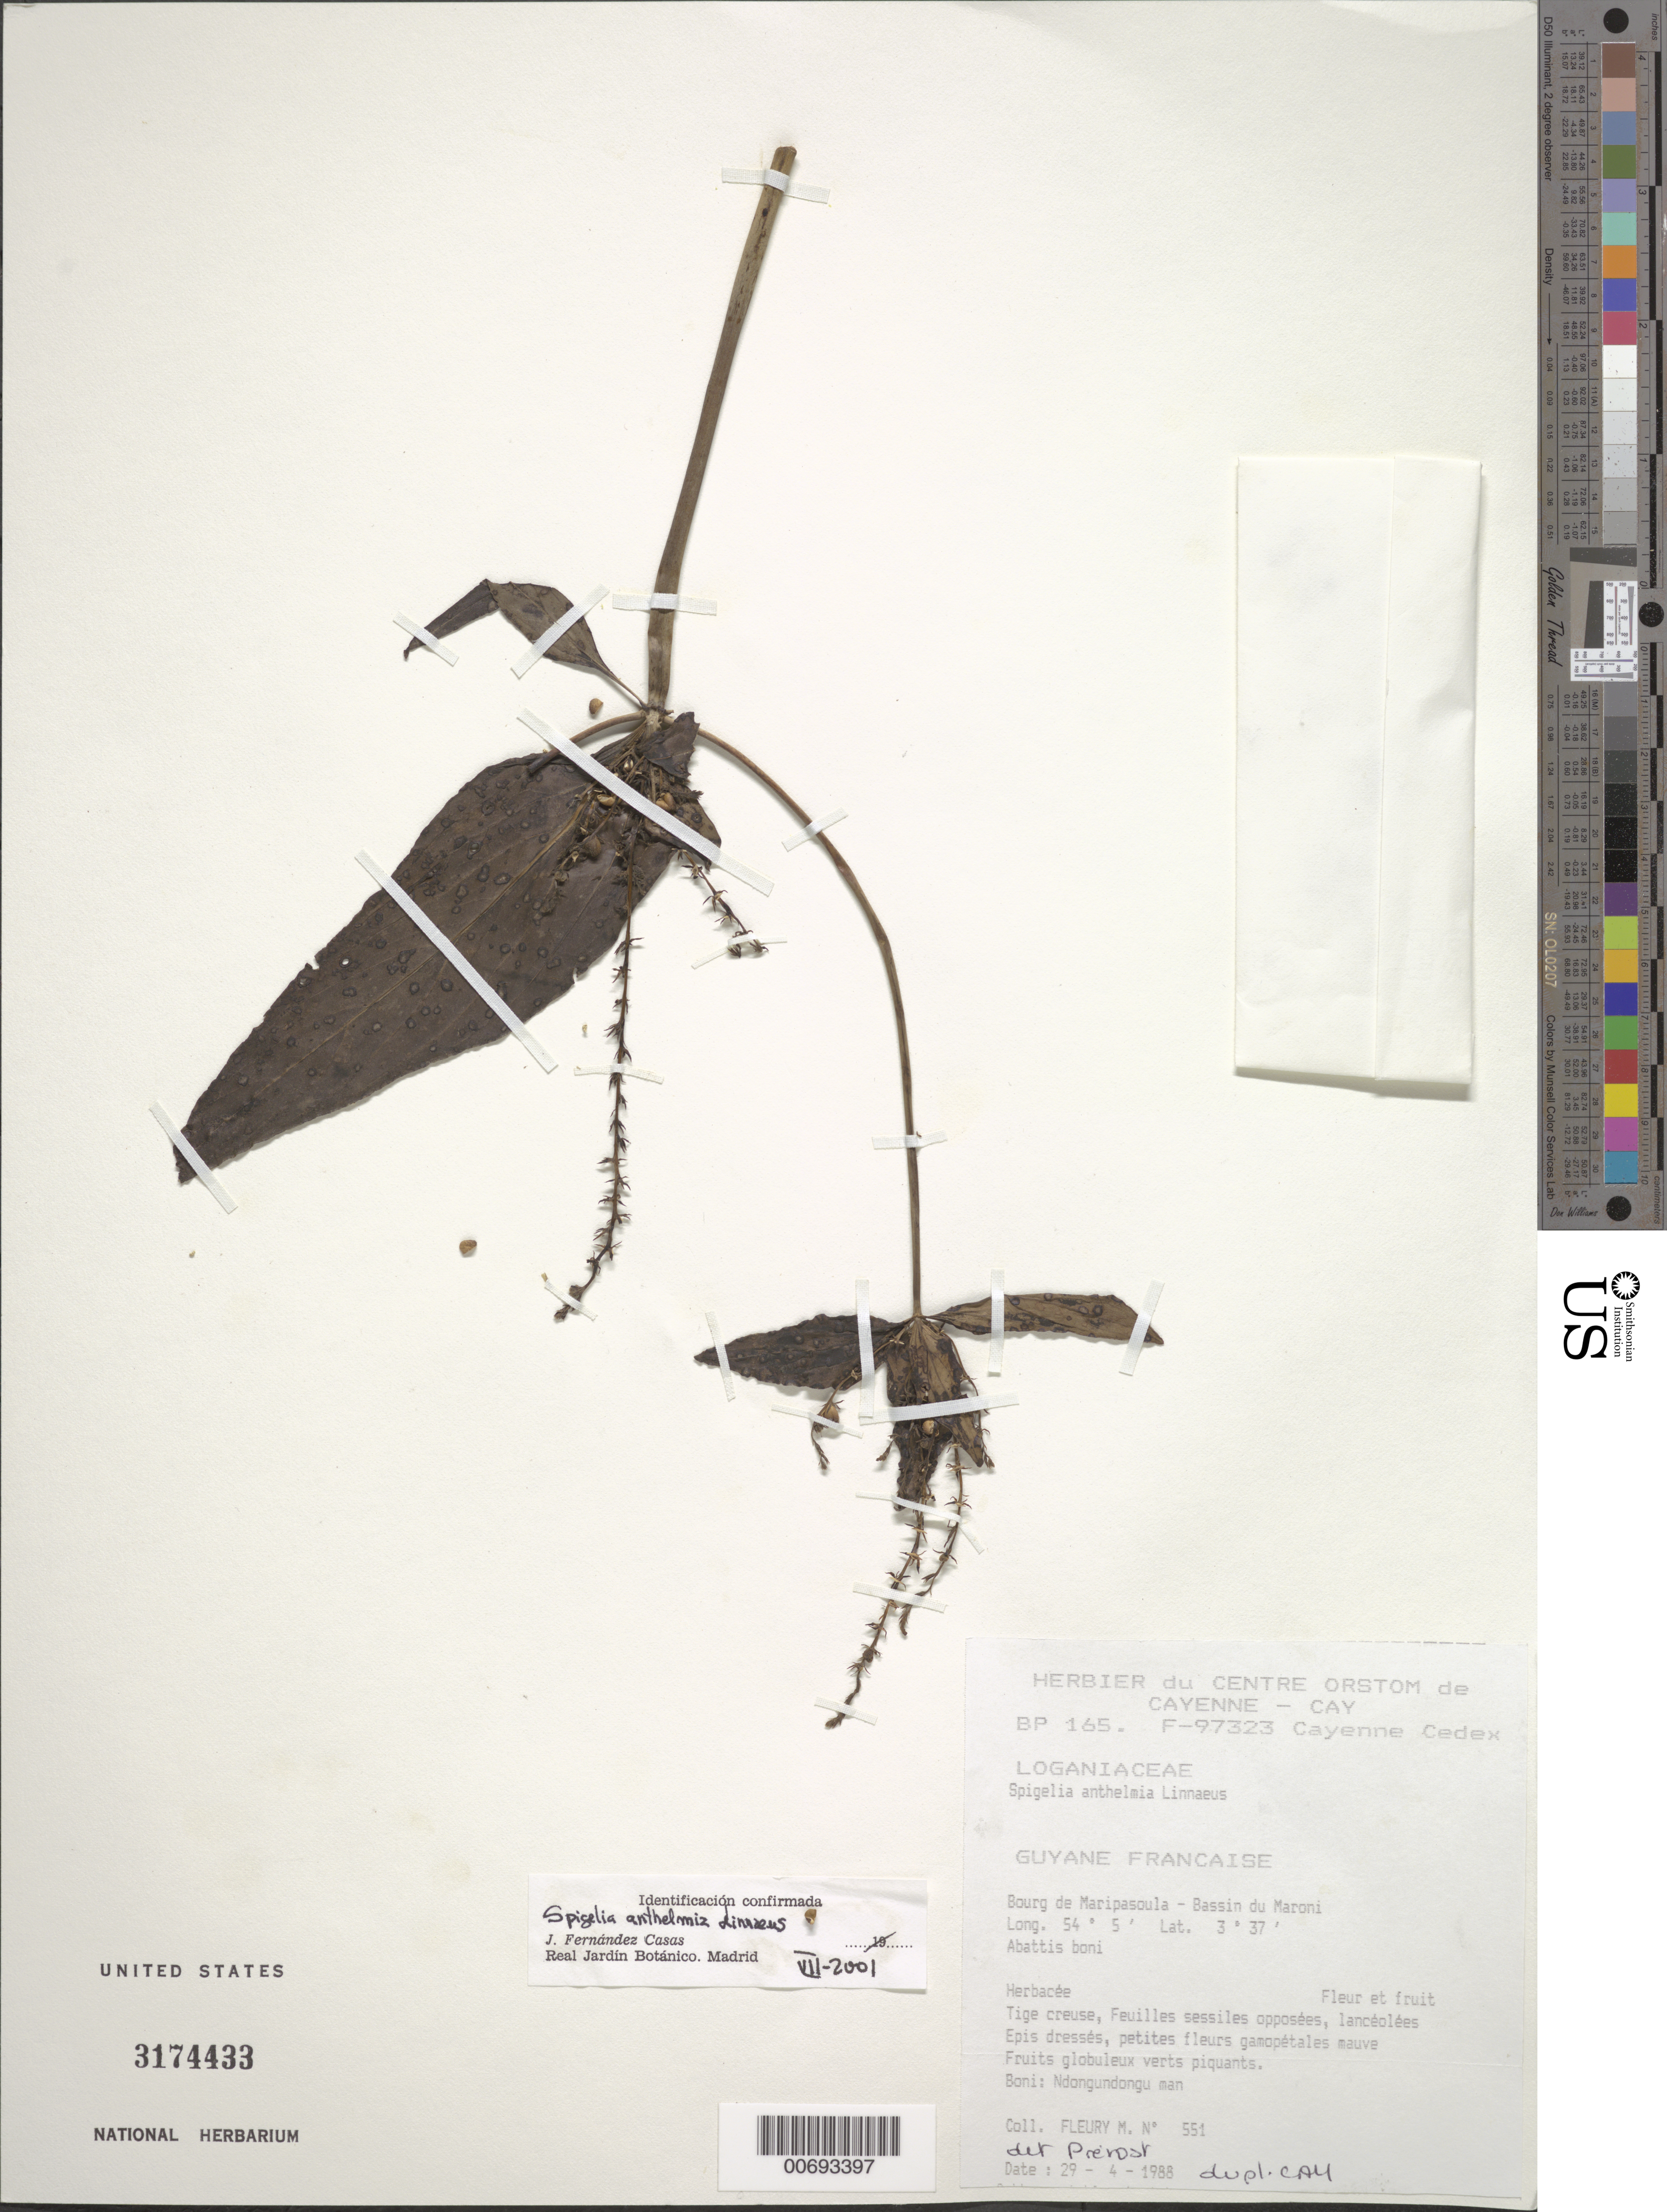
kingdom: Plantae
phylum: Tracheophyta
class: Magnoliopsida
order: Gentianales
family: Loganiaceae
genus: Spigelia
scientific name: Spigelia anthelmia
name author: L.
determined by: Fernández Casas, F. J.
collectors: M. Fleury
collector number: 551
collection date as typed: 29-Apr-88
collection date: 1988-04-29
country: French Guiana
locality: Bourg de Maripasoula - Bassin du Maroni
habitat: Clearing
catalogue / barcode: US 3174433